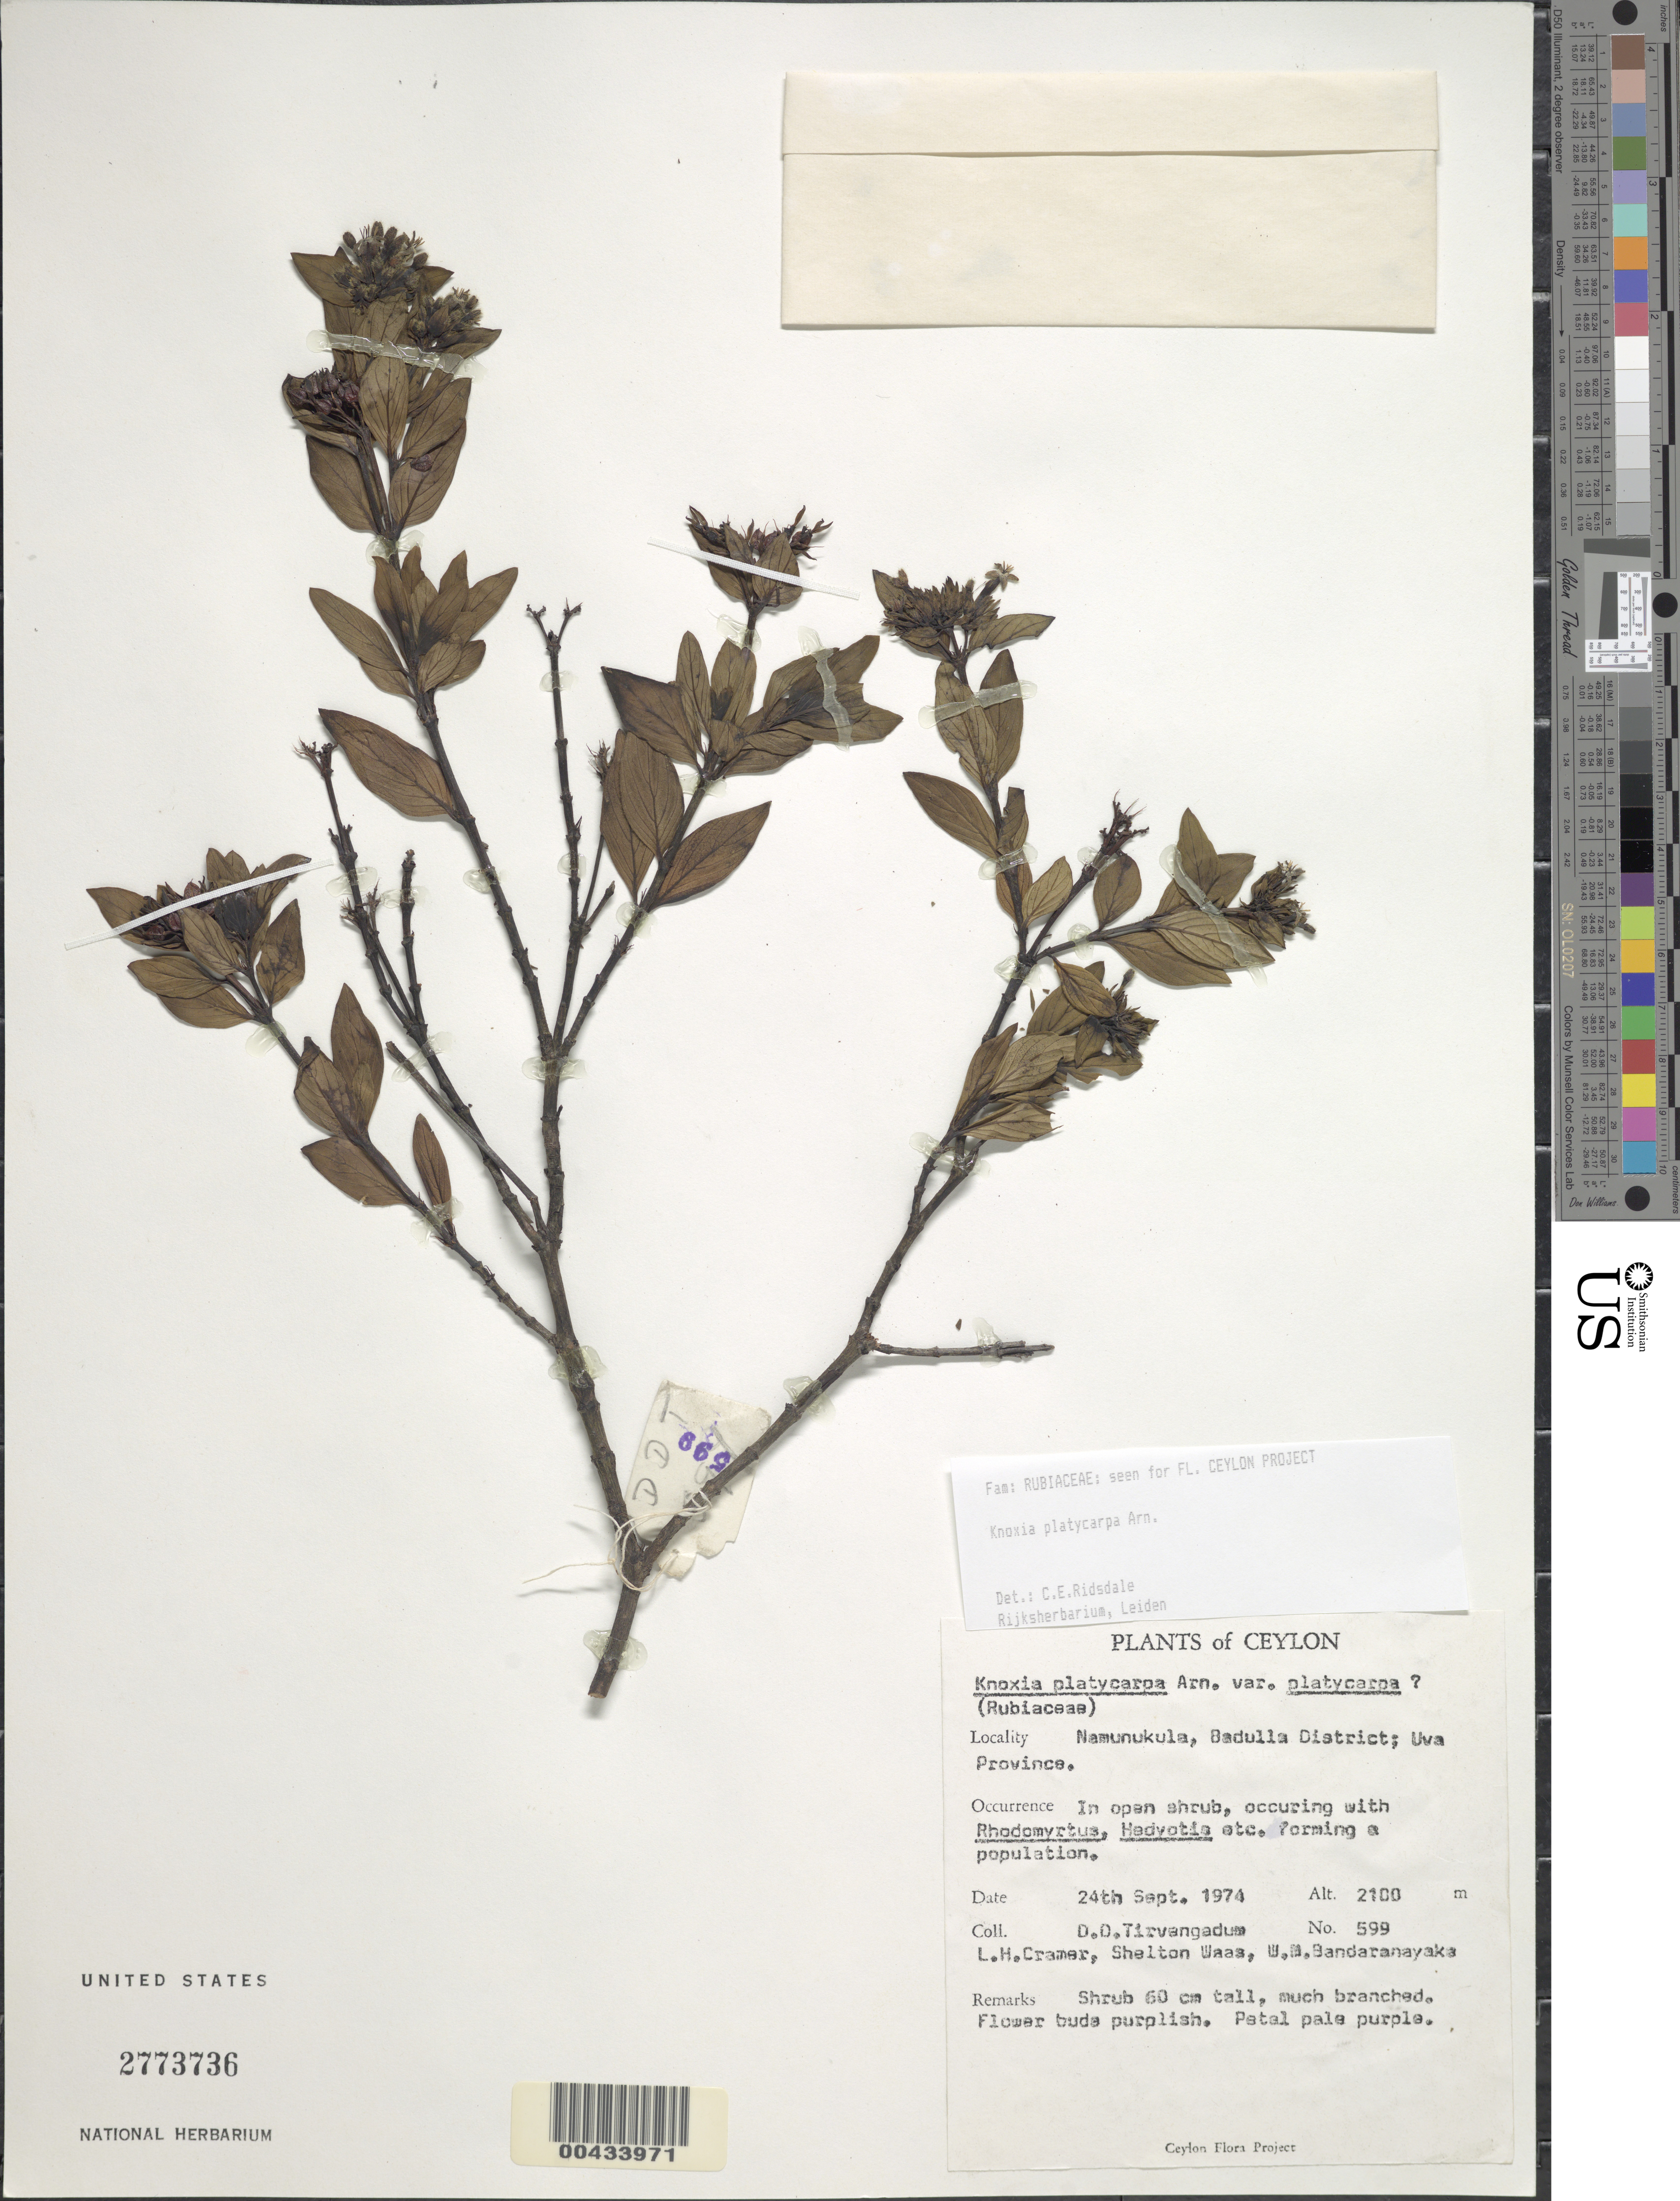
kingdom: Plantae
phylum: Tracheophyta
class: Magnoliopsida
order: Gentianales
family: Rubiaceae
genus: Knoxia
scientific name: Knoxia platycarpa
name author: Arn.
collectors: D. Tirvengadum, L. H. Cramer, S. Waas & W. Bandaranayake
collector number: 599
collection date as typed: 24 Sep 1974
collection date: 1974-09-24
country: Sri Lanka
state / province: Uva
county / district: Badulla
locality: Namunukula Kanda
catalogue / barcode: US 2773736